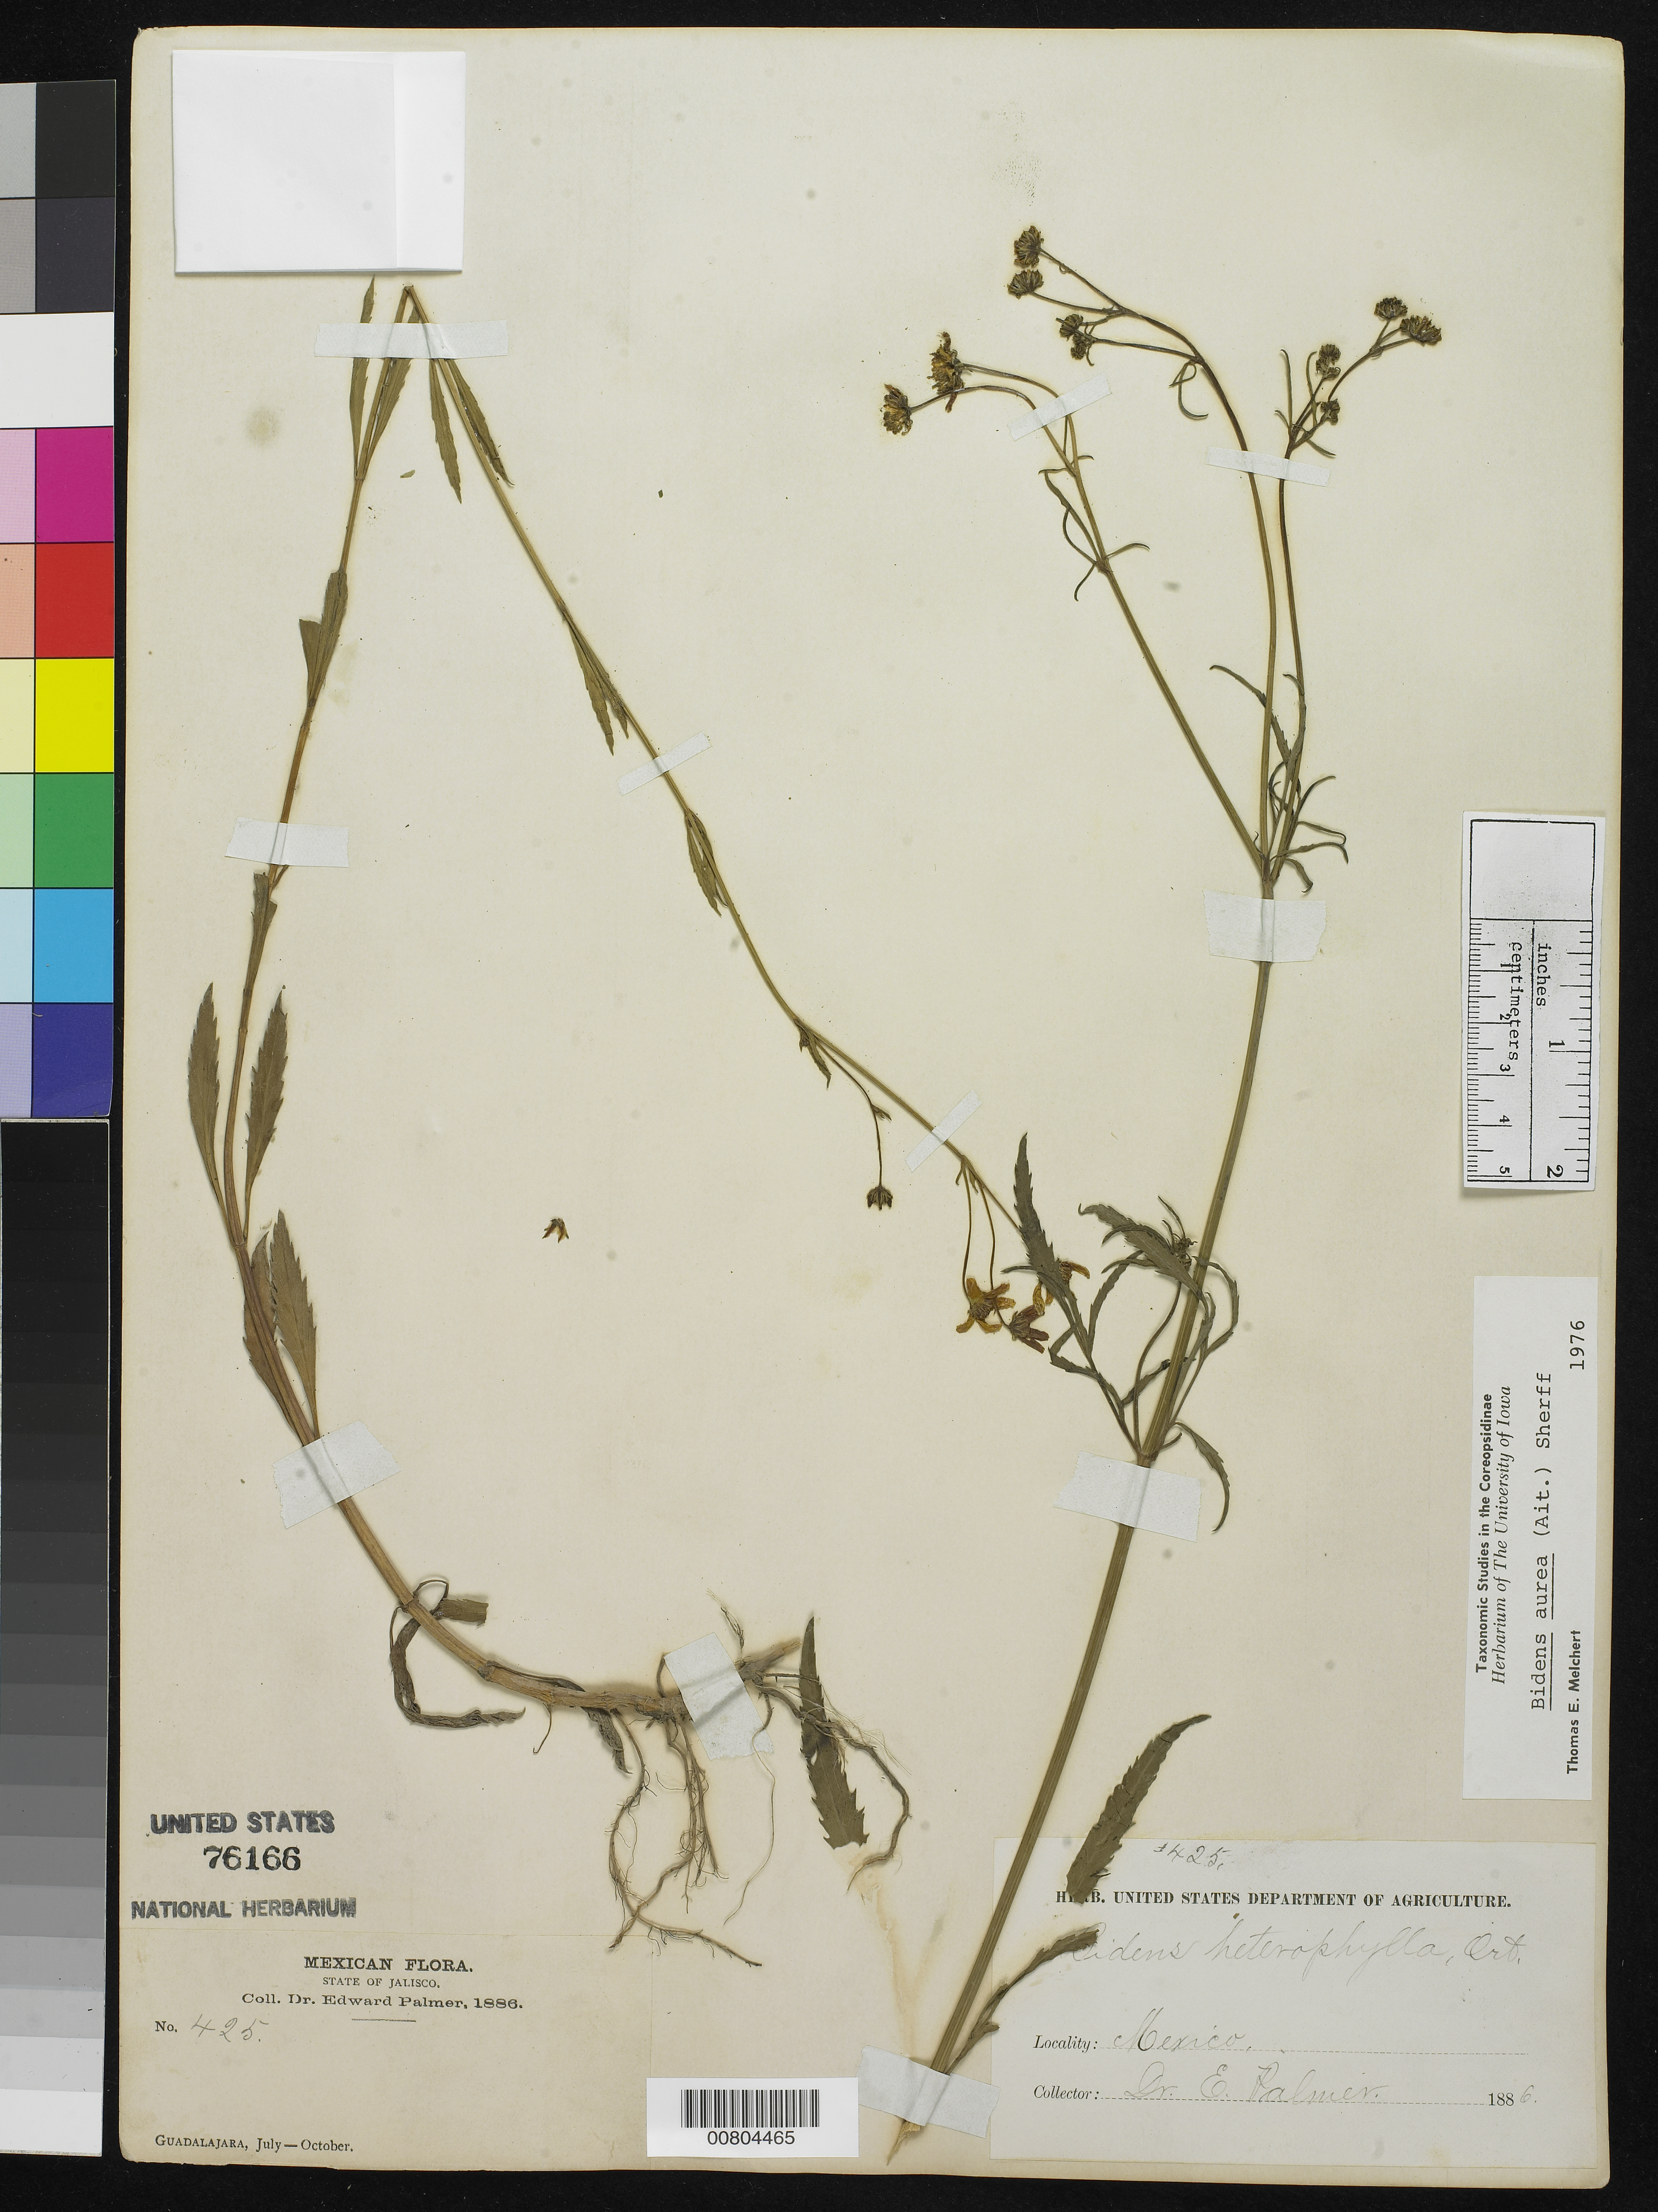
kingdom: Plantae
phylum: Tracheophyta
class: Magnoliopsida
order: Asterales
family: Asteraceae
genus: Bidens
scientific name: Bidens aurea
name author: (Aiton) Sherff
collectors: E. Palmer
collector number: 425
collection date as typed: Jul 1886 to -- Oct 1886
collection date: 1886-07/1886-10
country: Mexico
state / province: Jalisco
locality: Guadalajara, Jalisco.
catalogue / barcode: US 76166